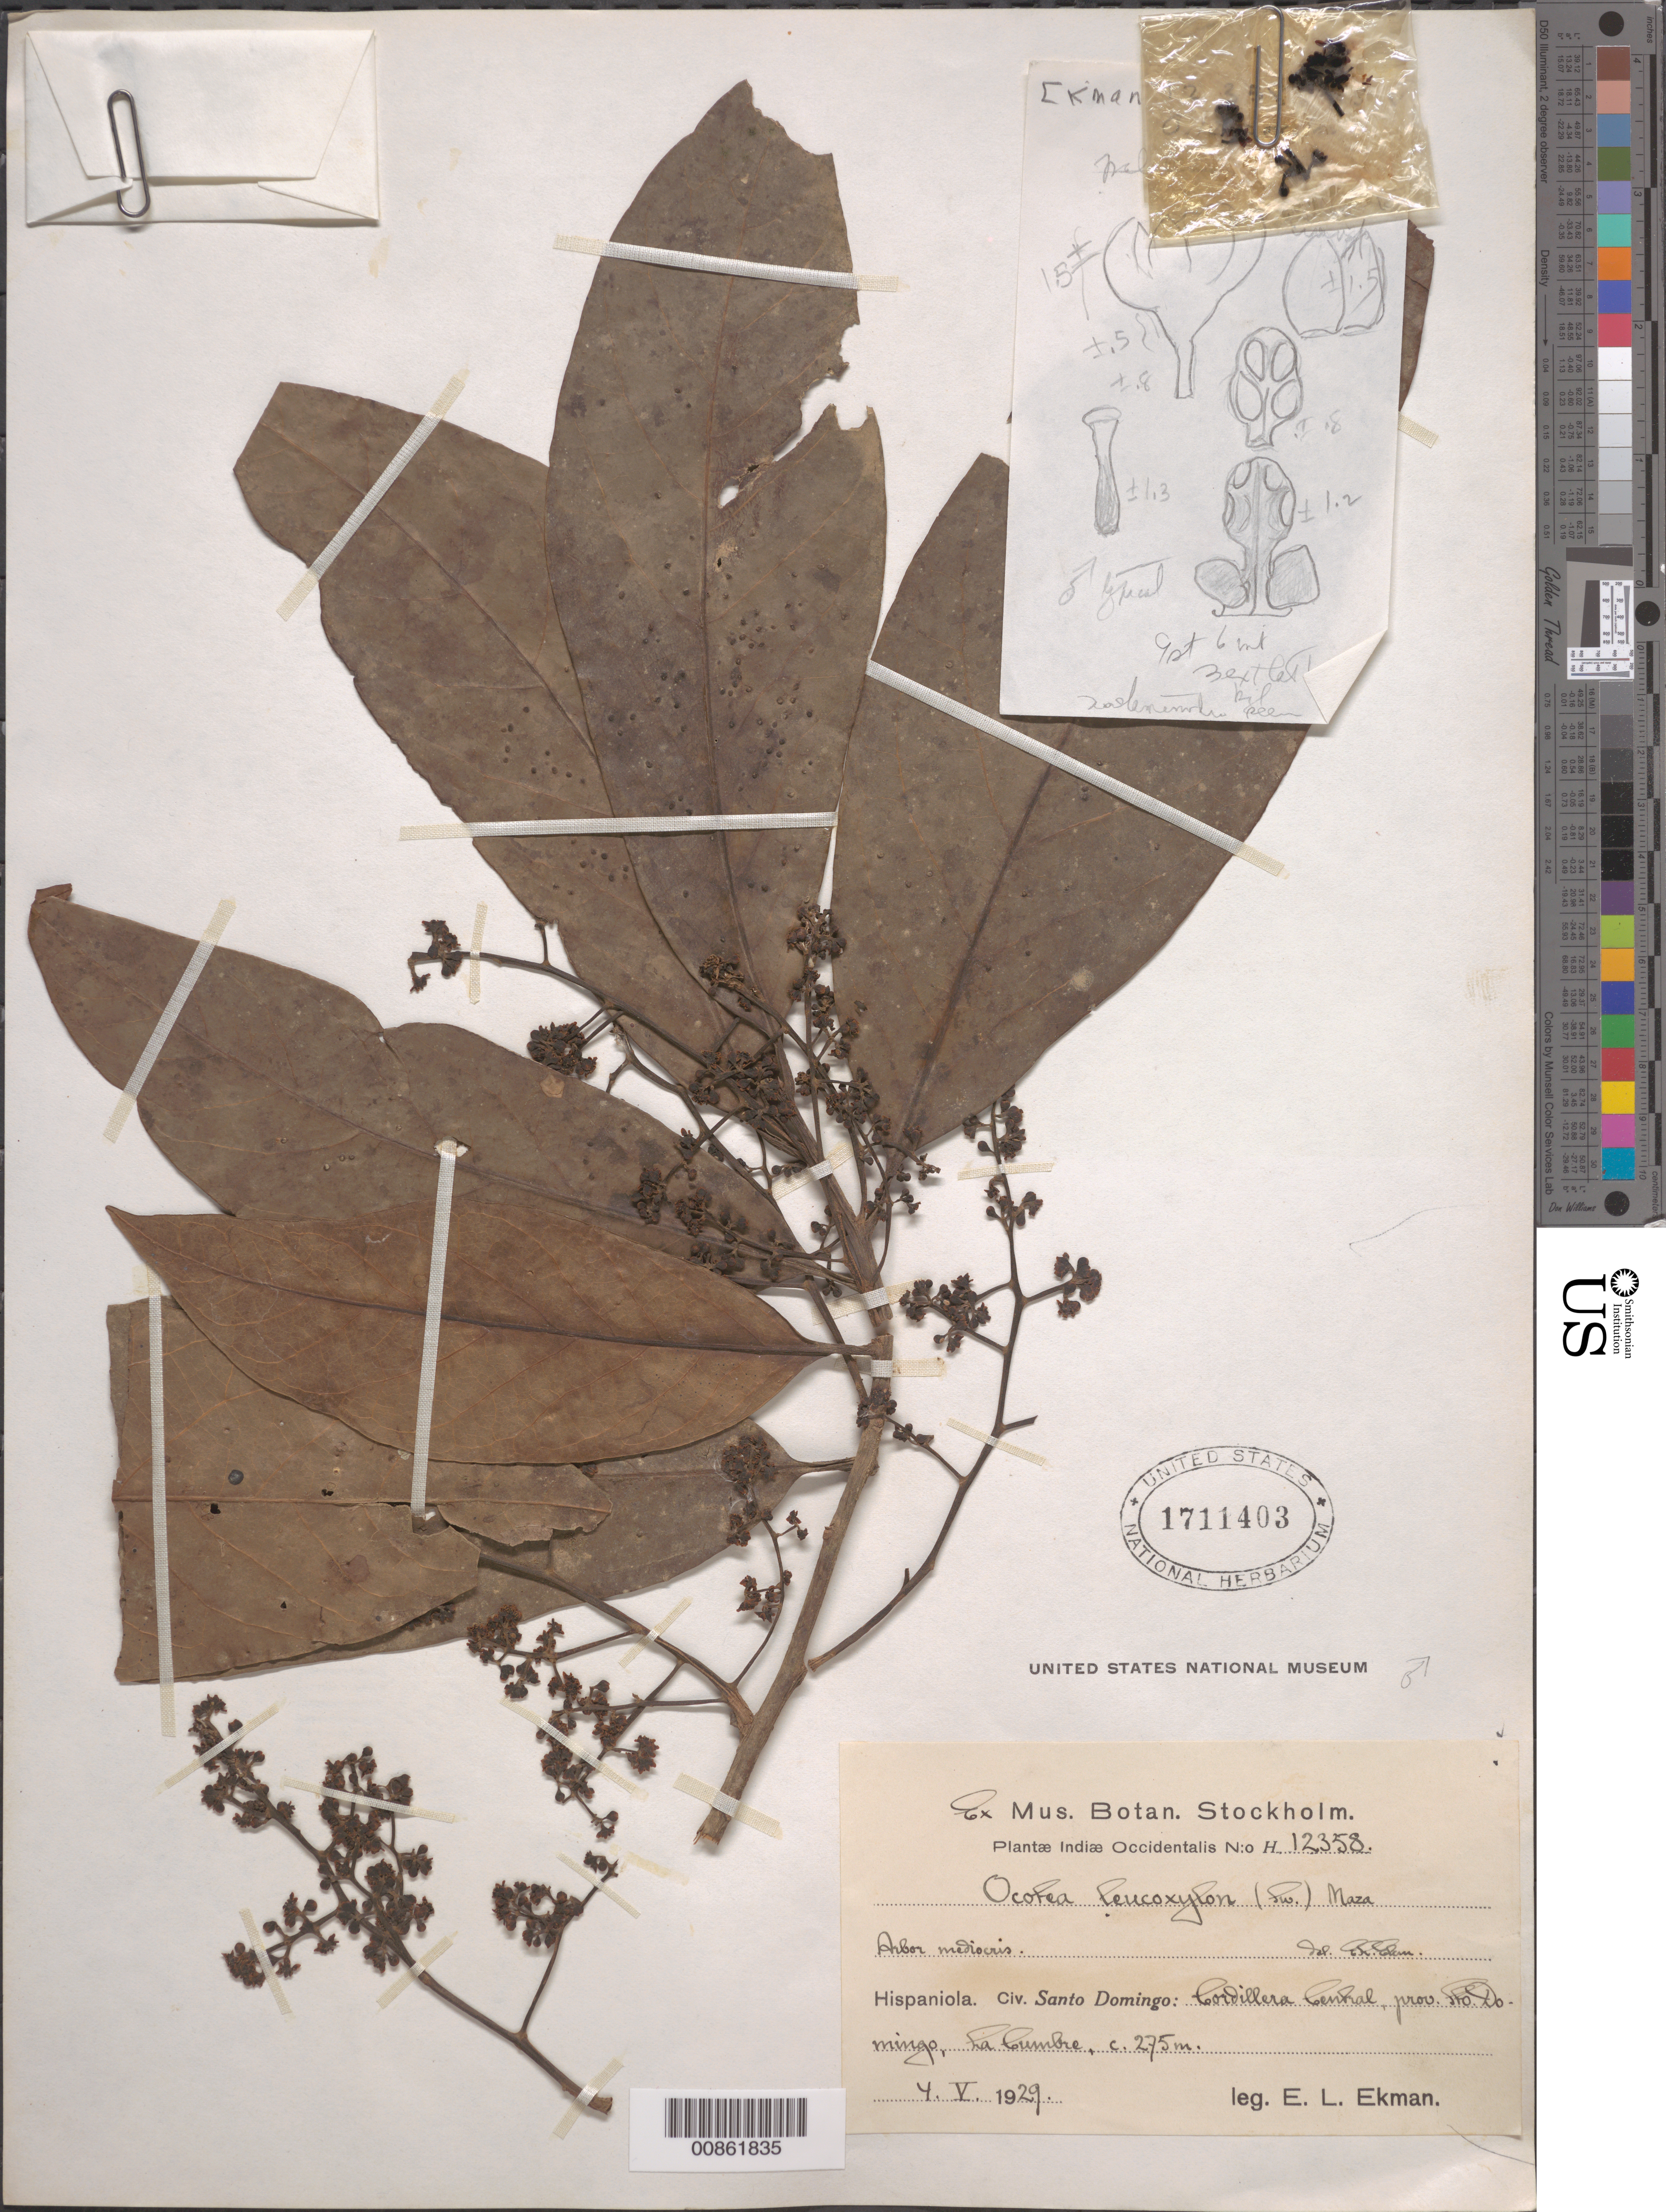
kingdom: Plantae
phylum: Tracheophyta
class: Magnoliopsida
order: Laurales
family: Lauraceae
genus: Ocotea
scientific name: Ocotea leucoxylon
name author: (Sw.) Laness.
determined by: Ekman, E. L.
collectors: E. L. Ekman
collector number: H 12358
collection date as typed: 04 May 1929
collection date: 1929-05-04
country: Dominican Republic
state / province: Distrito Nacional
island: Hispaniola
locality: Cordillera Central, prov. Sto. Domingo (obsolete), La Cumbre.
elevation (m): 275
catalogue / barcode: US 1711403